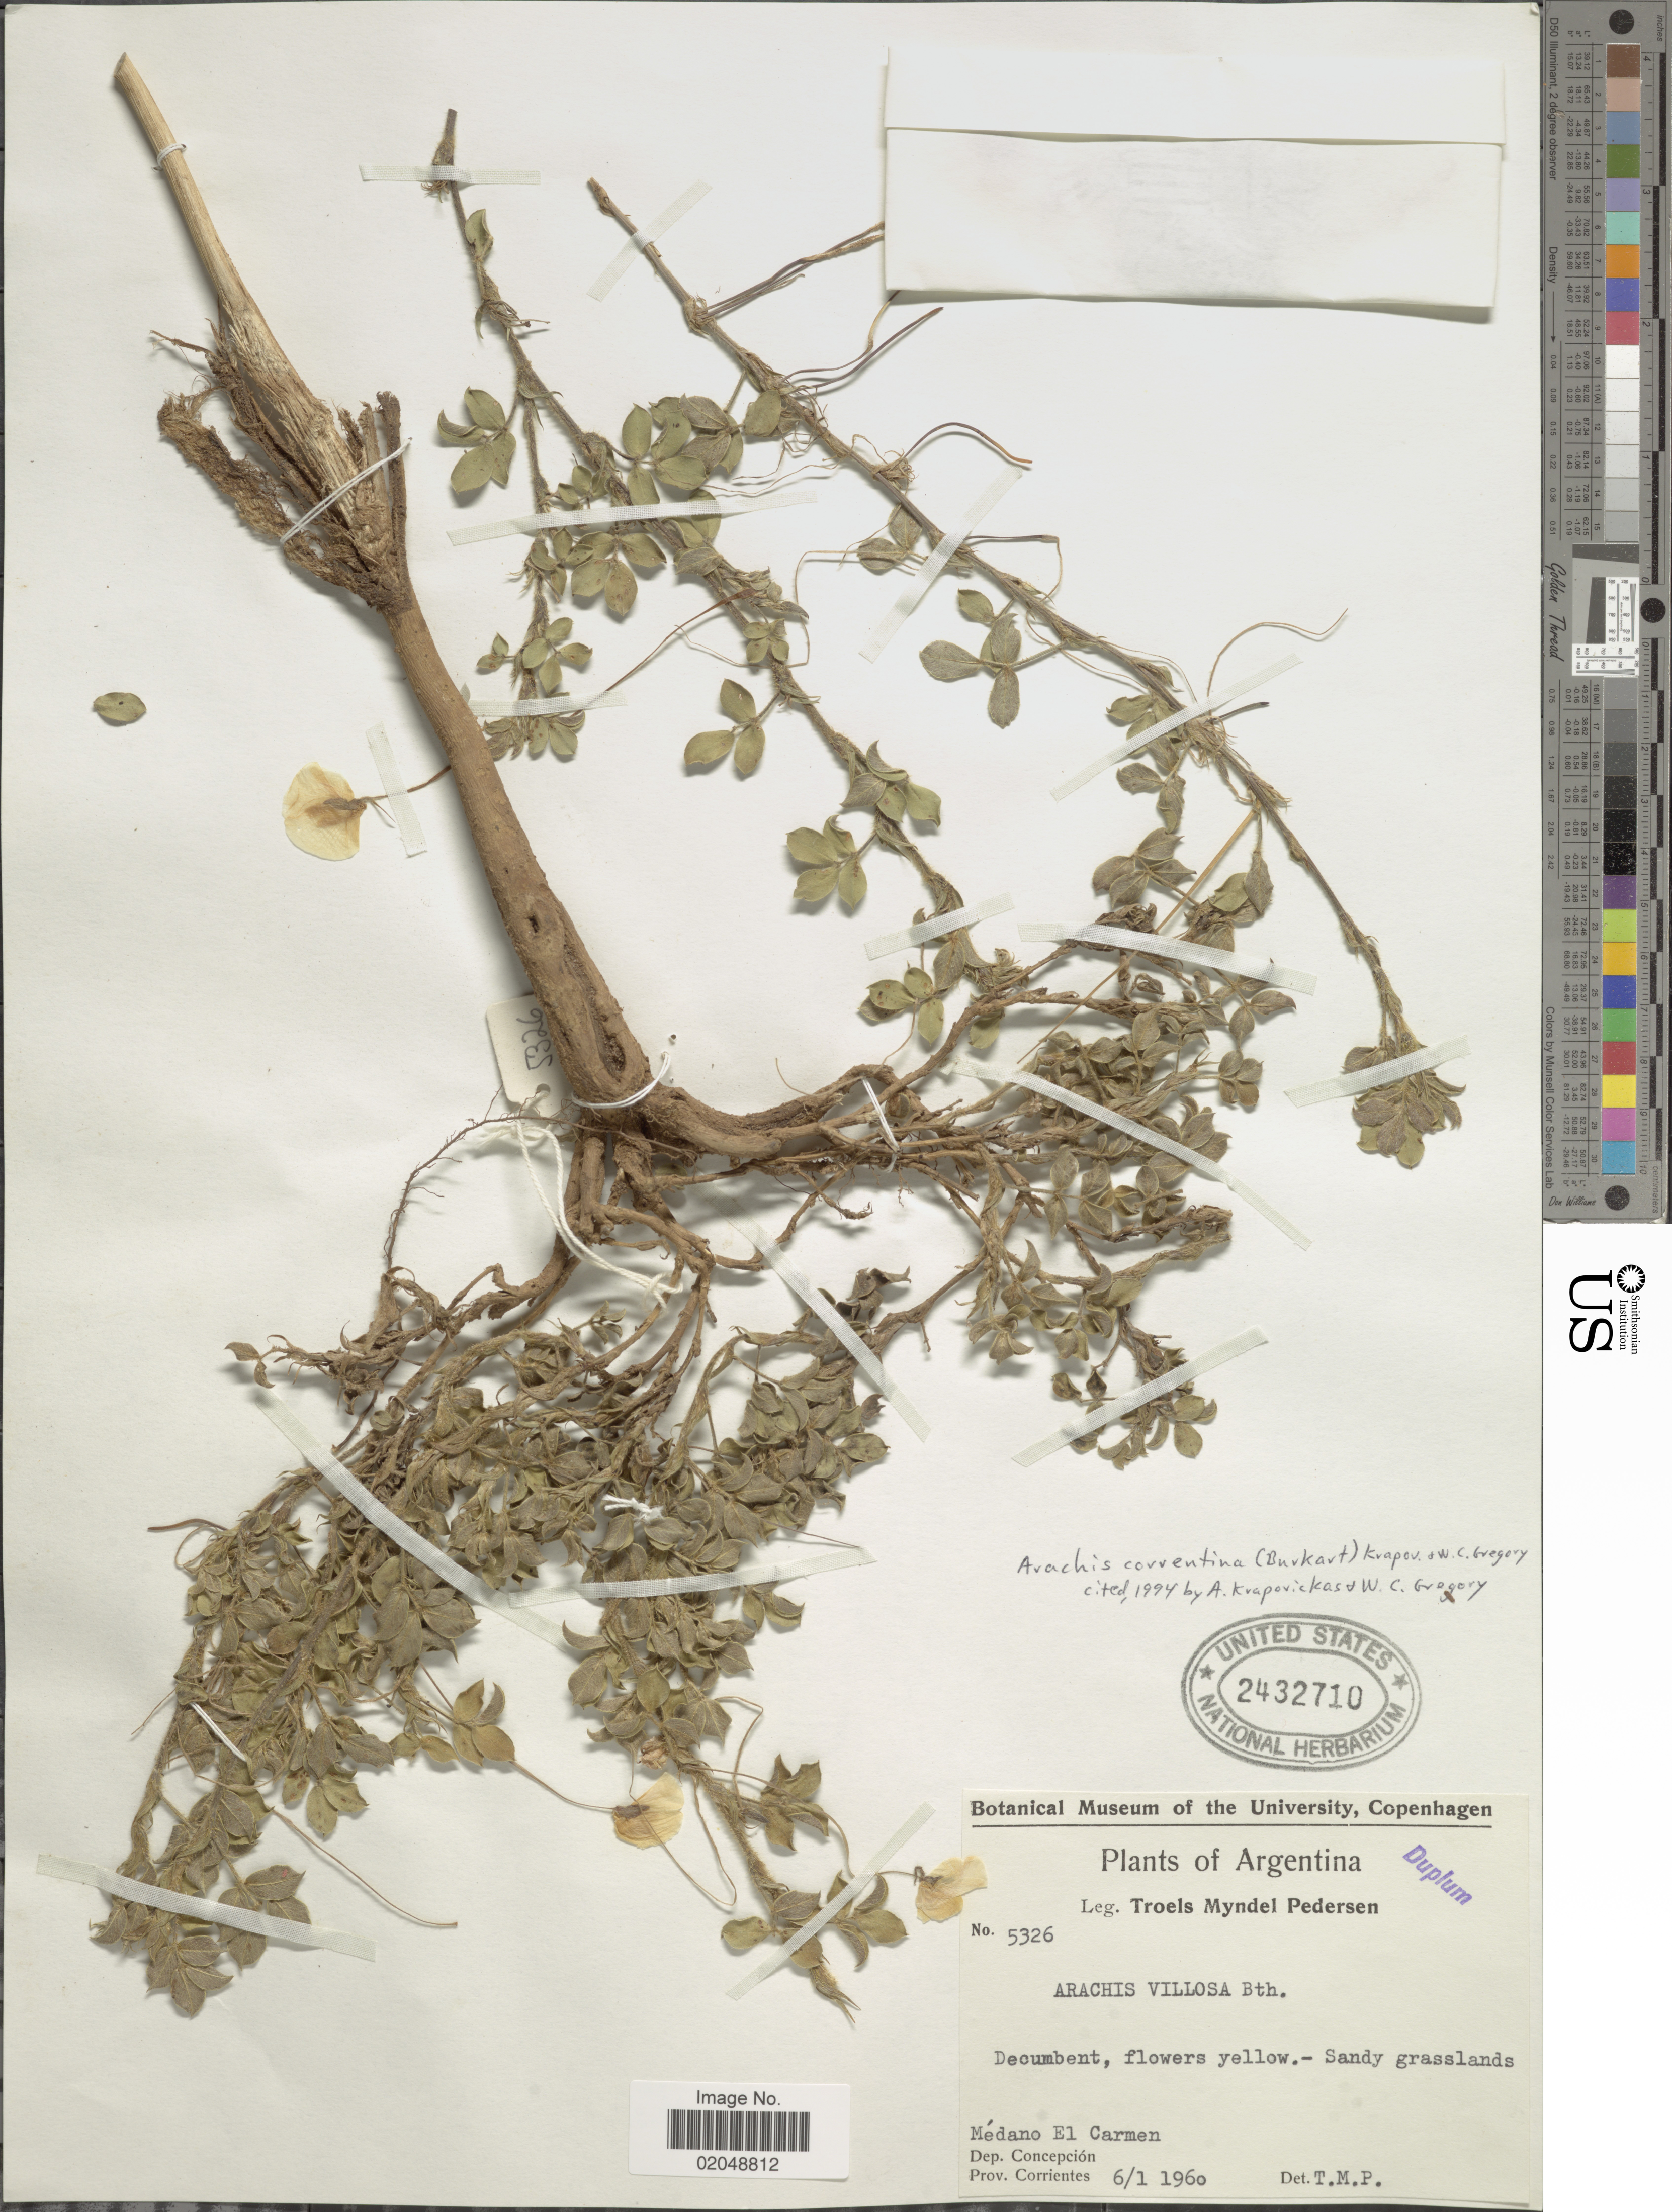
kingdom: Plantae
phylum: Tracheophyta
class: Magnoliopsida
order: Fabales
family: Fabaceae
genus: Arachis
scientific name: Arachis correntina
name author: (Burkart) Krapov. & W.C. Greg.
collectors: T. Pederson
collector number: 5326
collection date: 1960-01-06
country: Argentina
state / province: Corrientes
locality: Sandy grasslands, Médano El Carmen, Dep Concepción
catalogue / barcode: US 2432710